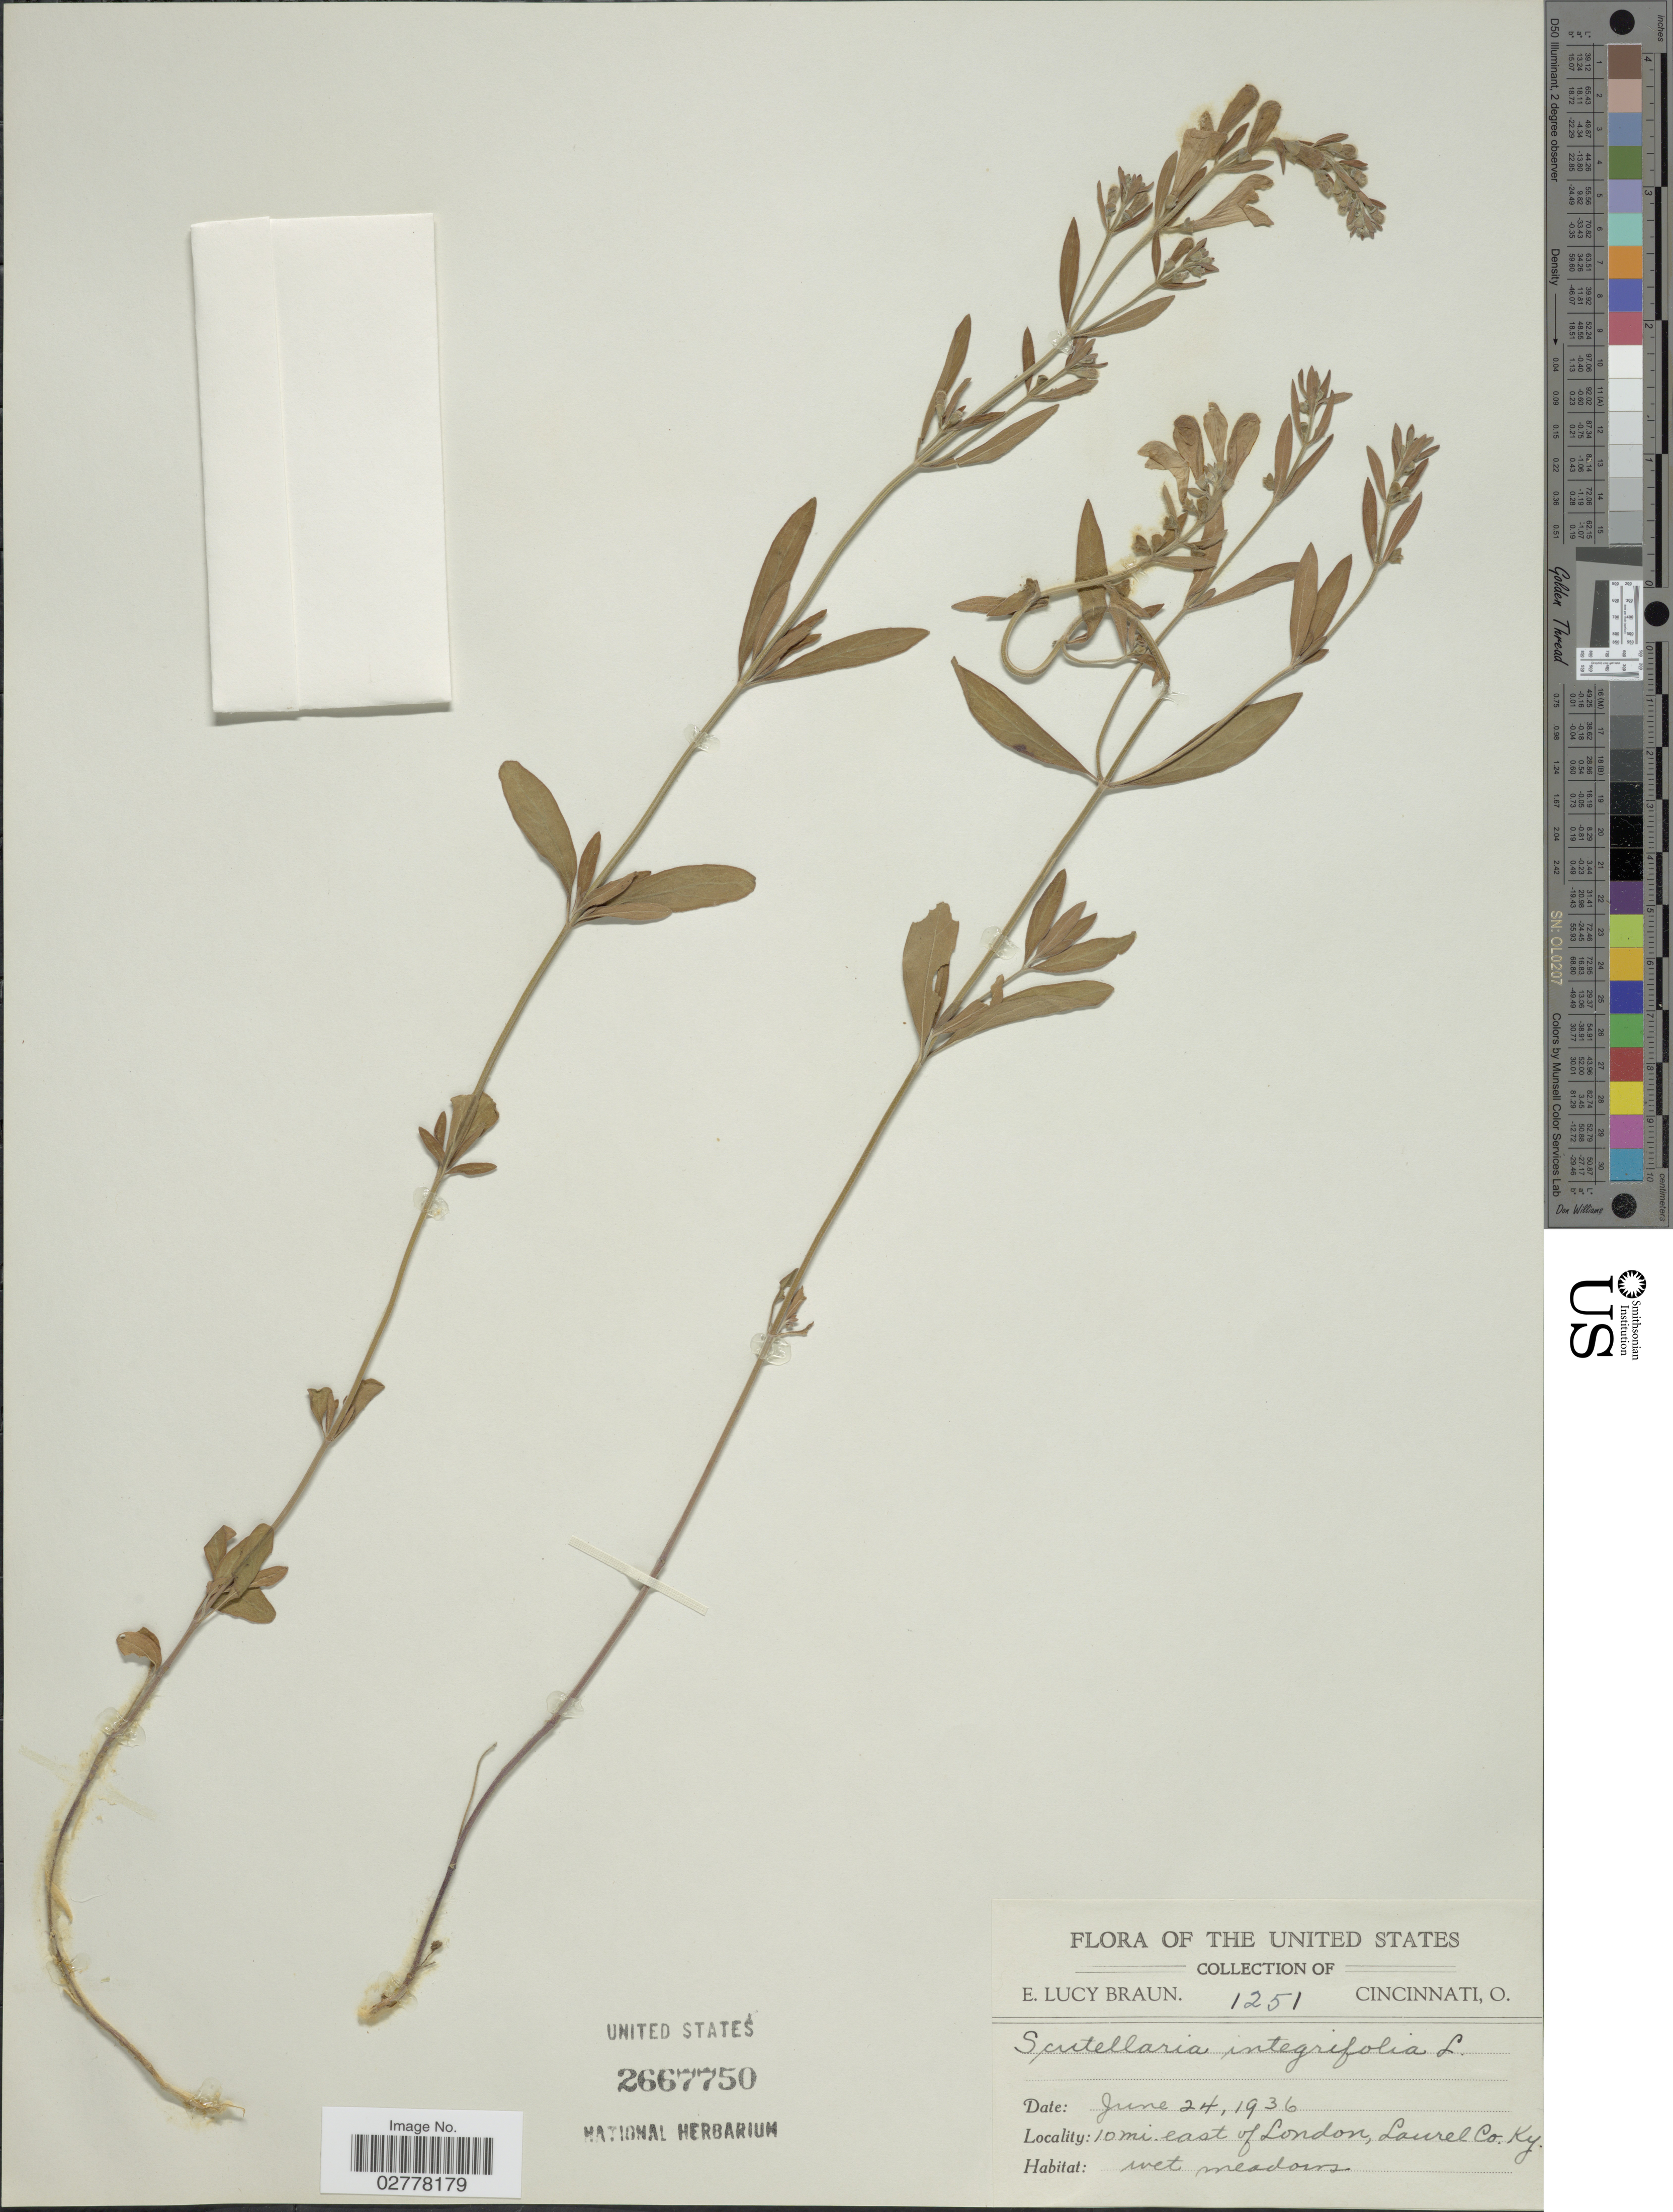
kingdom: Plantae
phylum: Tracheophyta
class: Magnoliopsida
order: Lamiales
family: Lamiaceae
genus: Scutellaria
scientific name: Scutellaria integrifolia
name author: L.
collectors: E. L. Braun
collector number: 1251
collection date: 1936-06-24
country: United States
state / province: Kentucky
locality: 10 mi. east of London, Laurel Co.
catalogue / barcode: US 2667750